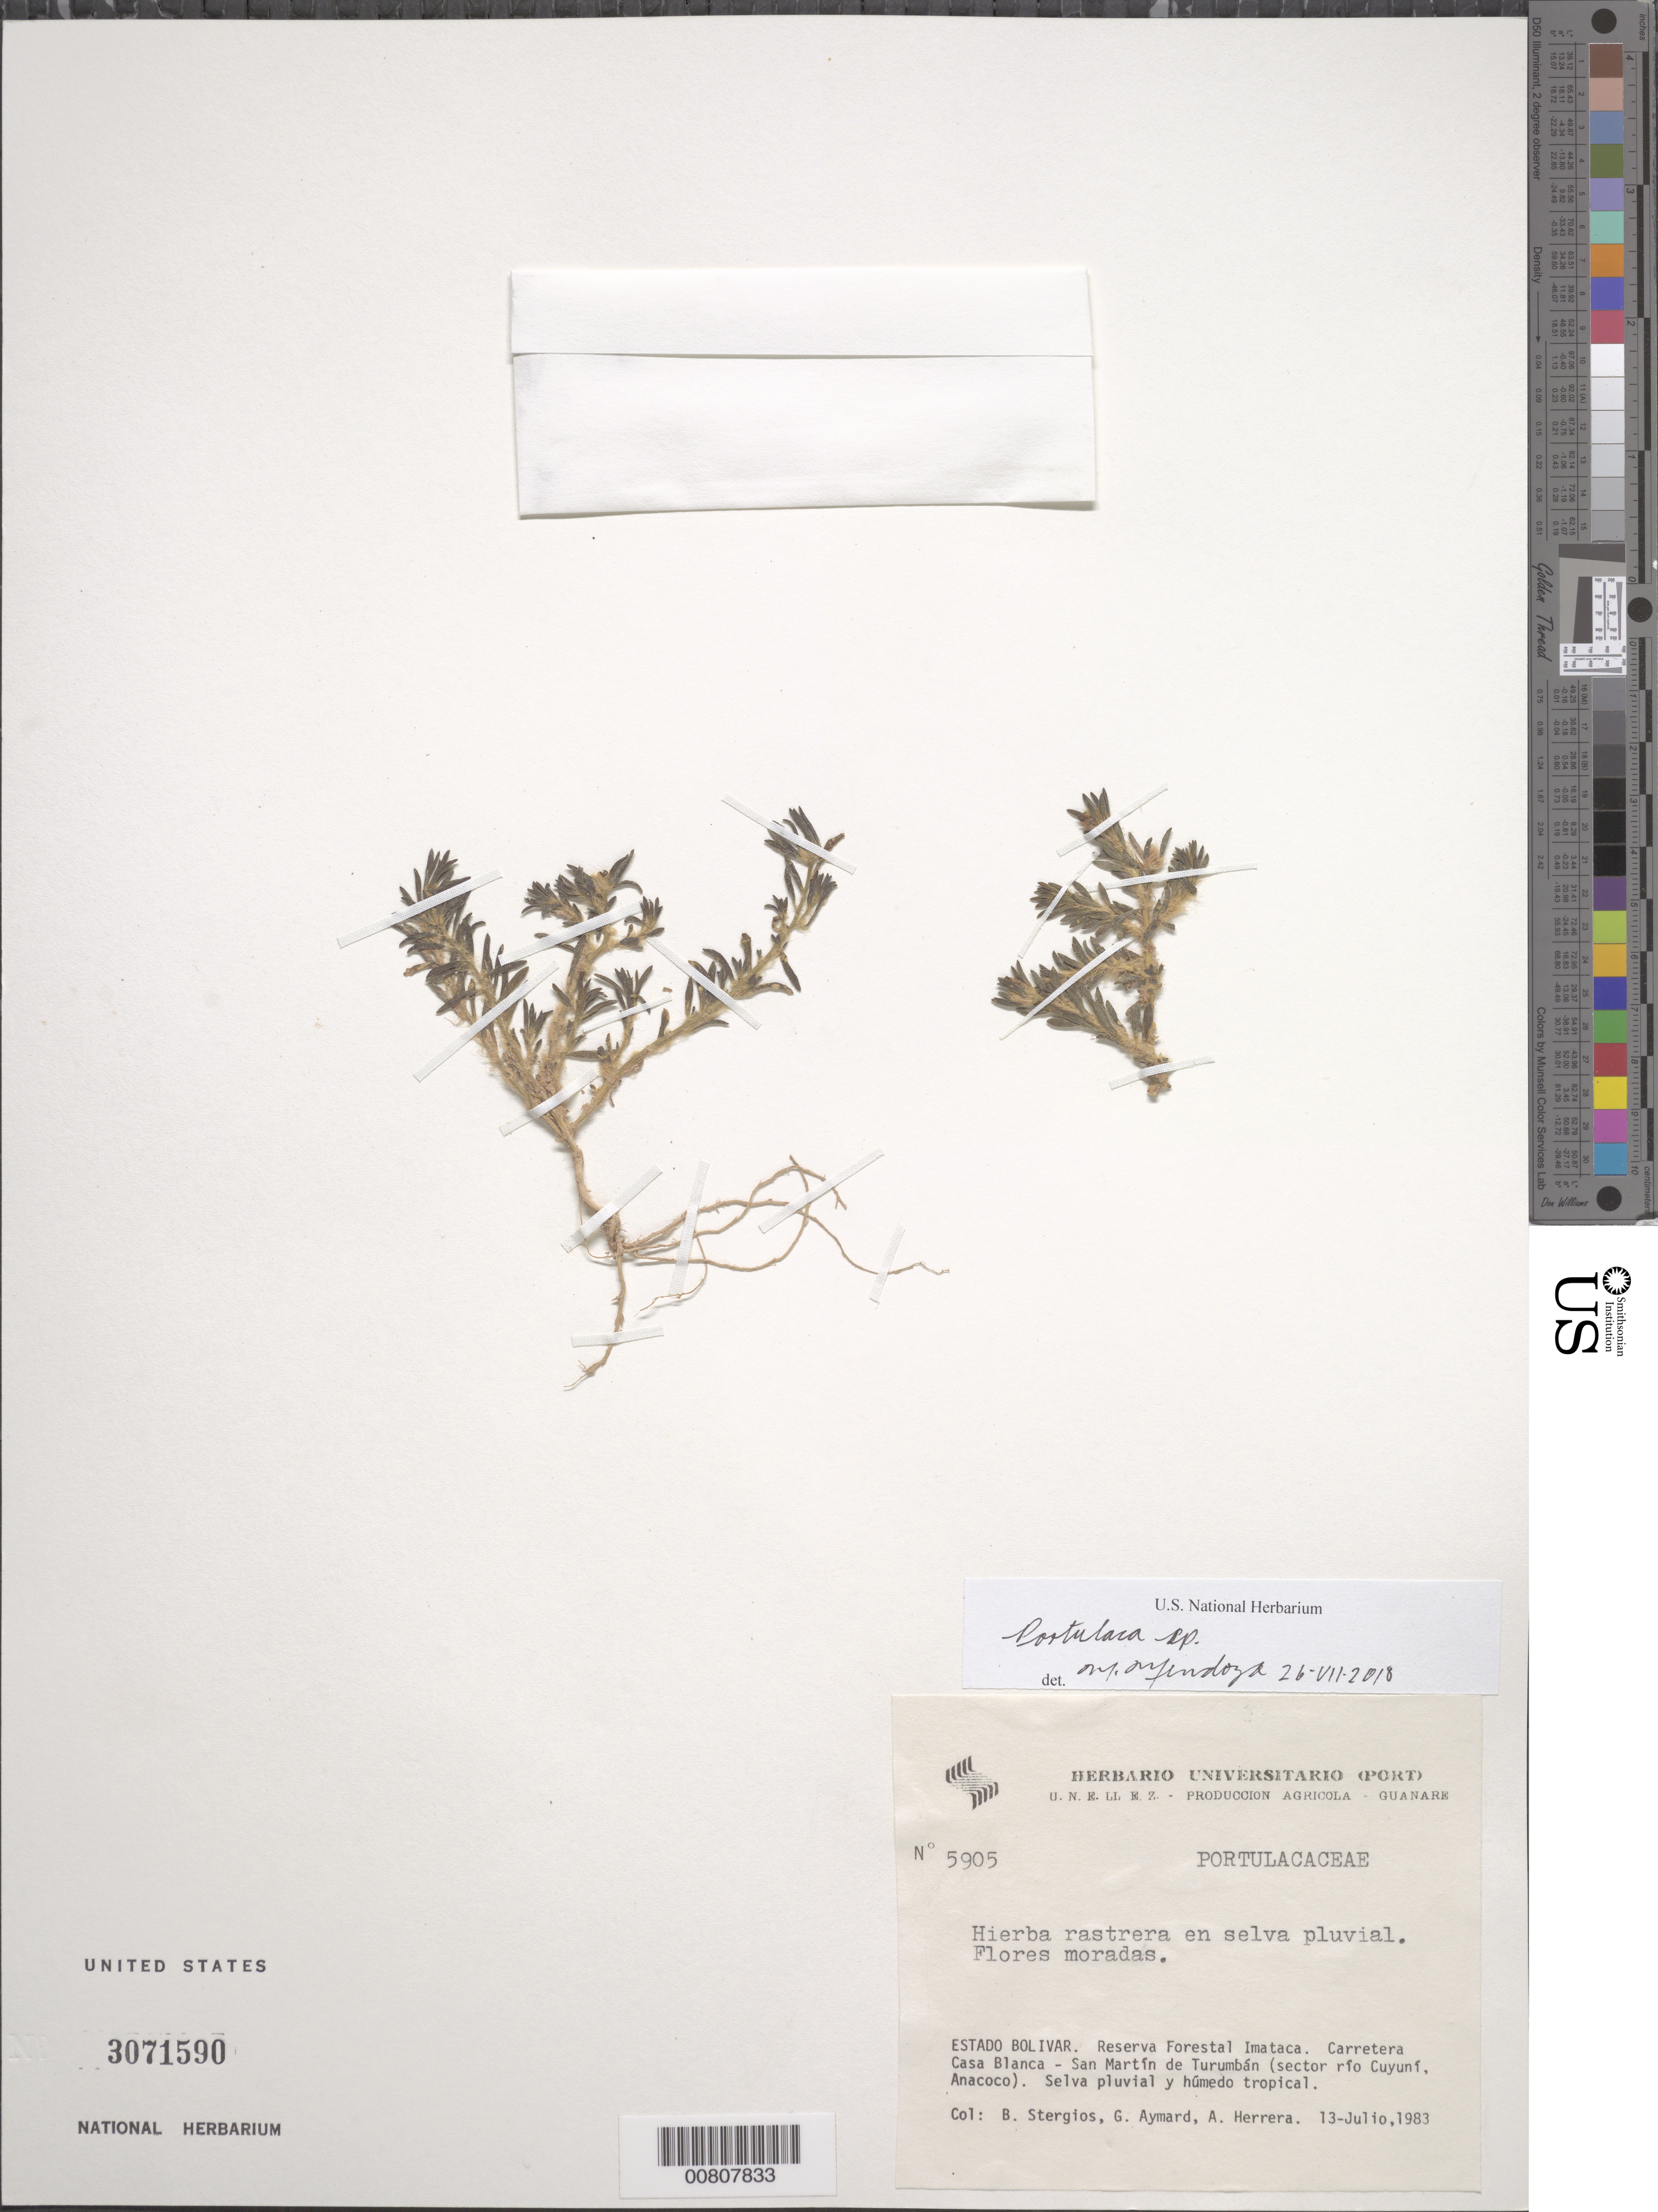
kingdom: Plantae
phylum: Tracheophyta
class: Magnoliopsida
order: Caryophyllales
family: Portulacaceae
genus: Portulaca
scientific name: Portulaca sp.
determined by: Mendoza, A. M.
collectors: B. G. Stergios, G. A. Aymard & A. Herrera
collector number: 5905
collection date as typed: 13-Jul-83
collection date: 1983-07-13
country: Venezuela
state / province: Bolívar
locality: Reserva Forestal Imataca, Carretera Casa Blanca - San Martín de Turumbán (sector río Cuyuní, Anacoco)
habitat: Selva pluvial y humedo tropical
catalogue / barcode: US 3071590